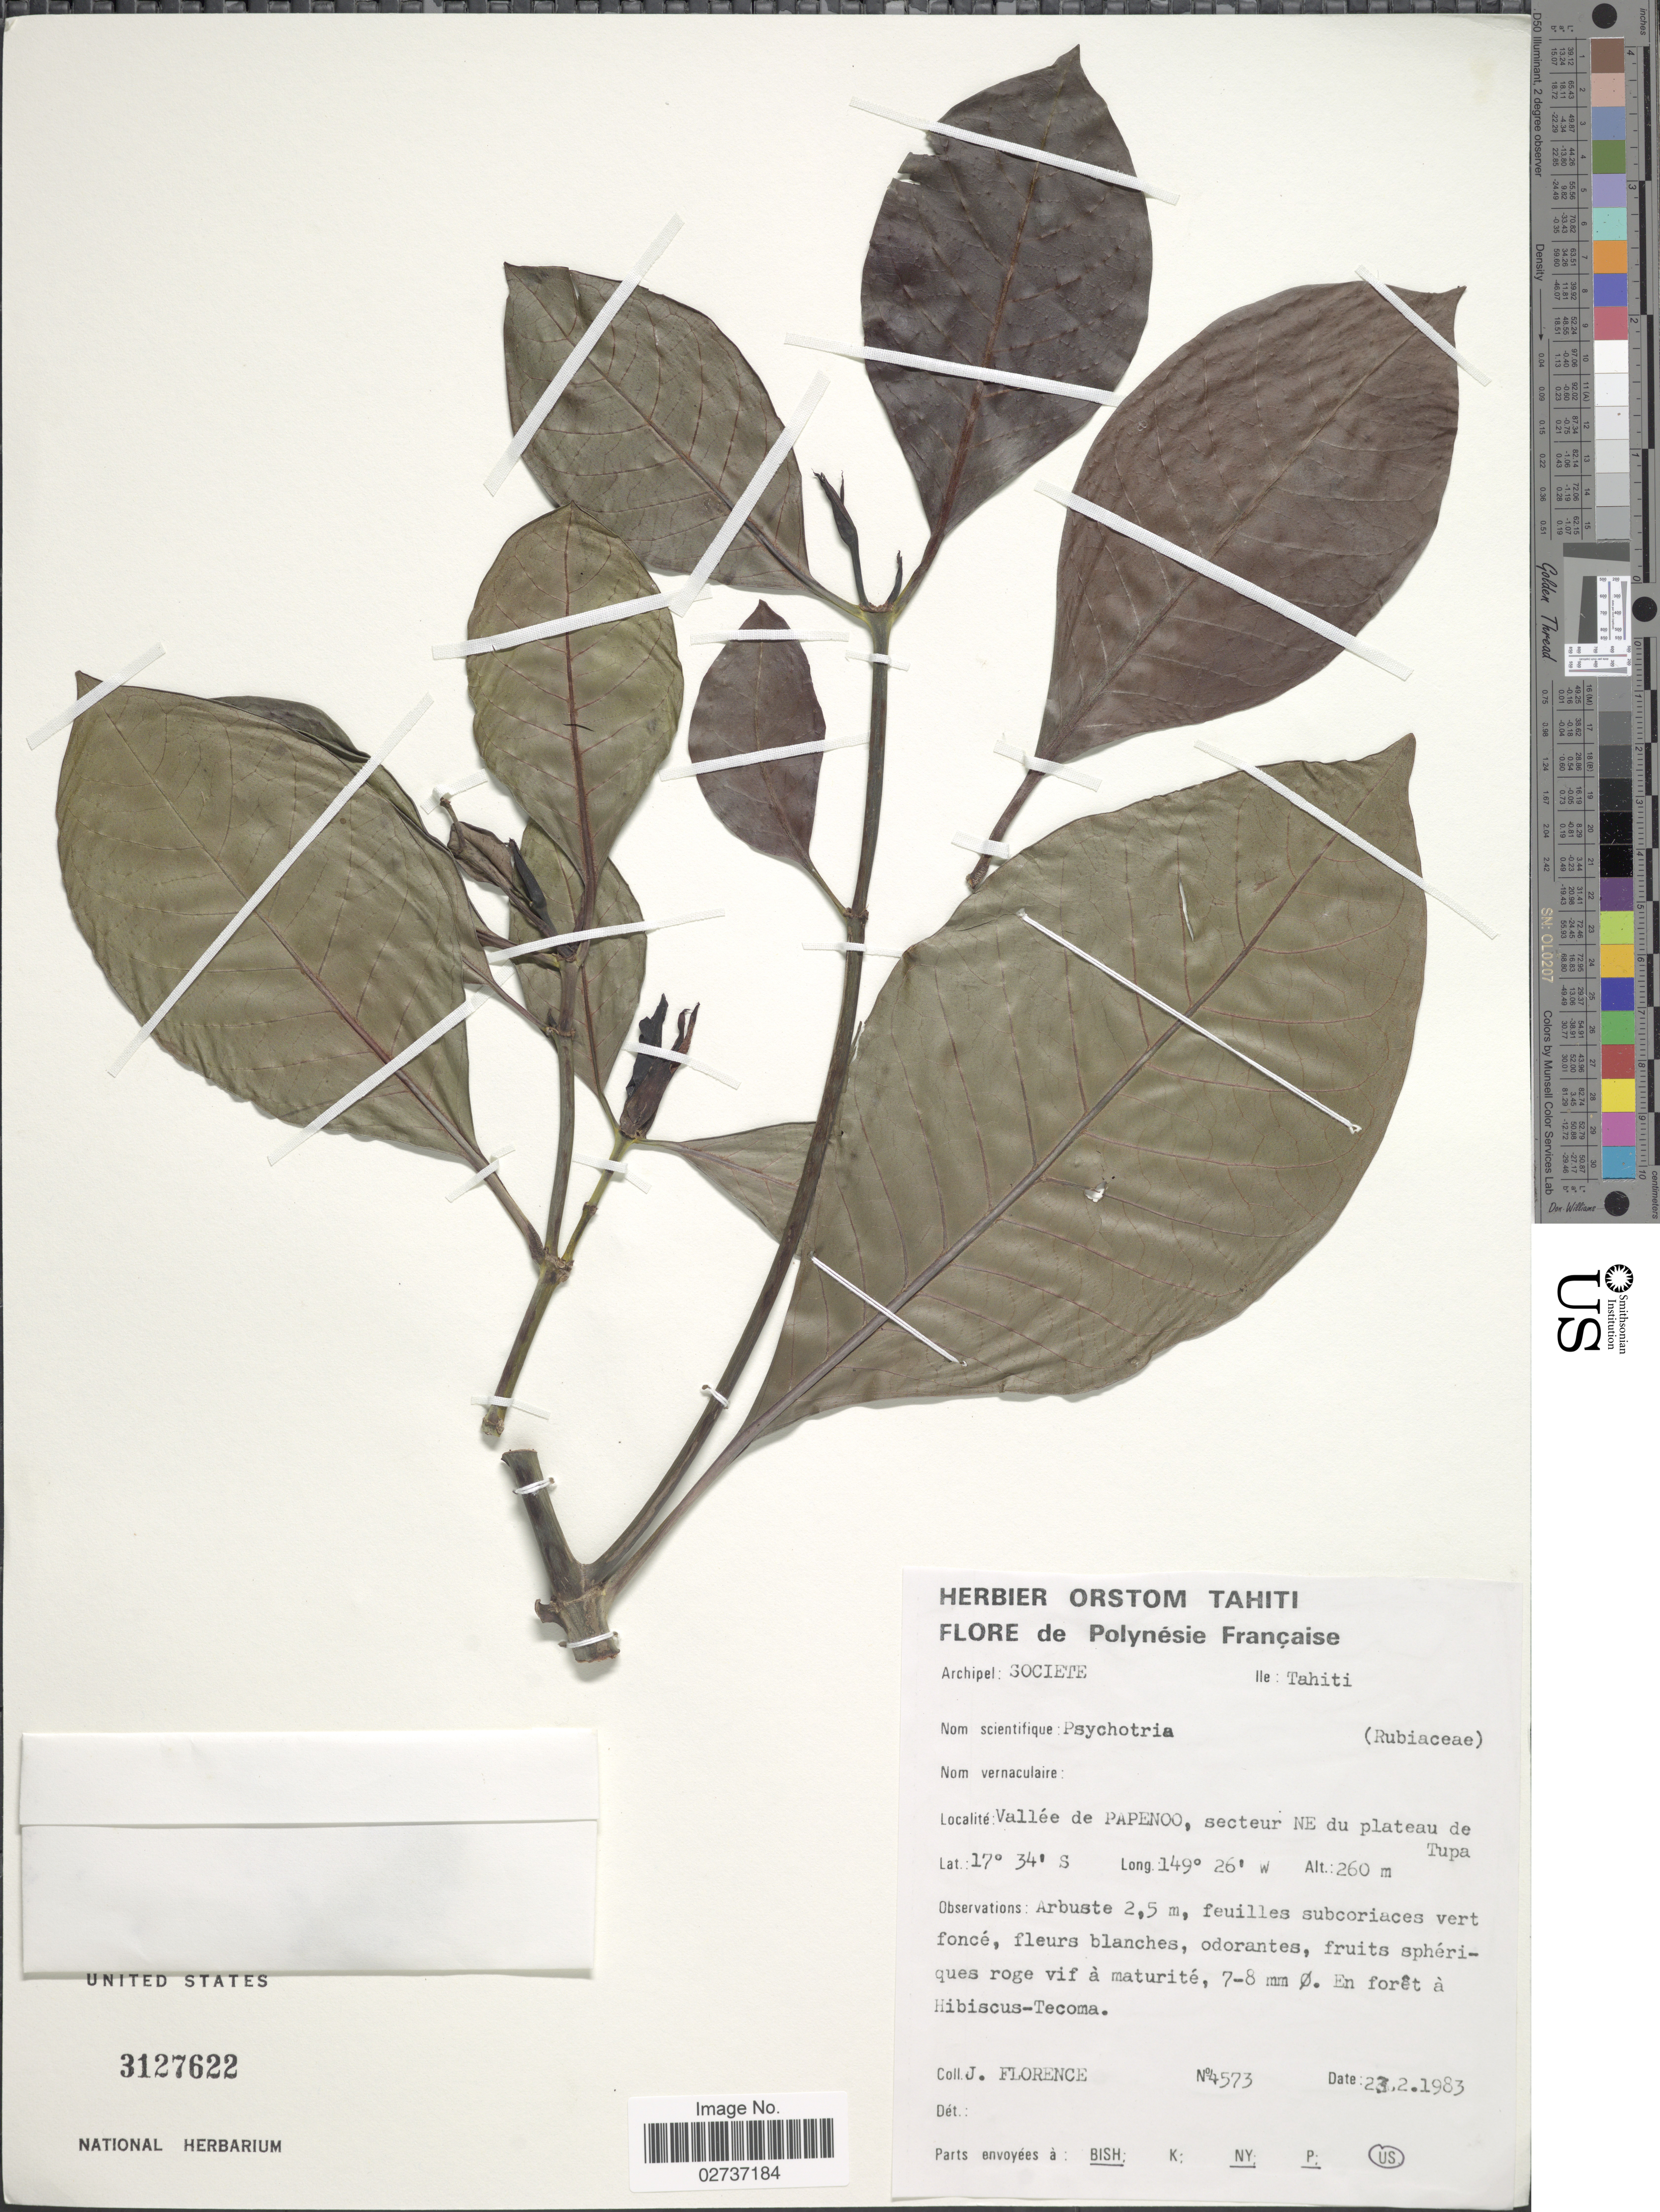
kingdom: Plantae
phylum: Tracheophyta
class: Magnoliopsida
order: Gentianales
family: Rubiaceae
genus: Psychotria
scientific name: Psychotria sp.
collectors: J. Florence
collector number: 4573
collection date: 1983-02-23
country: French Polynesia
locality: Societe, Tahiti, Vallee de Papenoo, secteur NE du plateau de Tupa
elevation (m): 260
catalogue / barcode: US 3127622